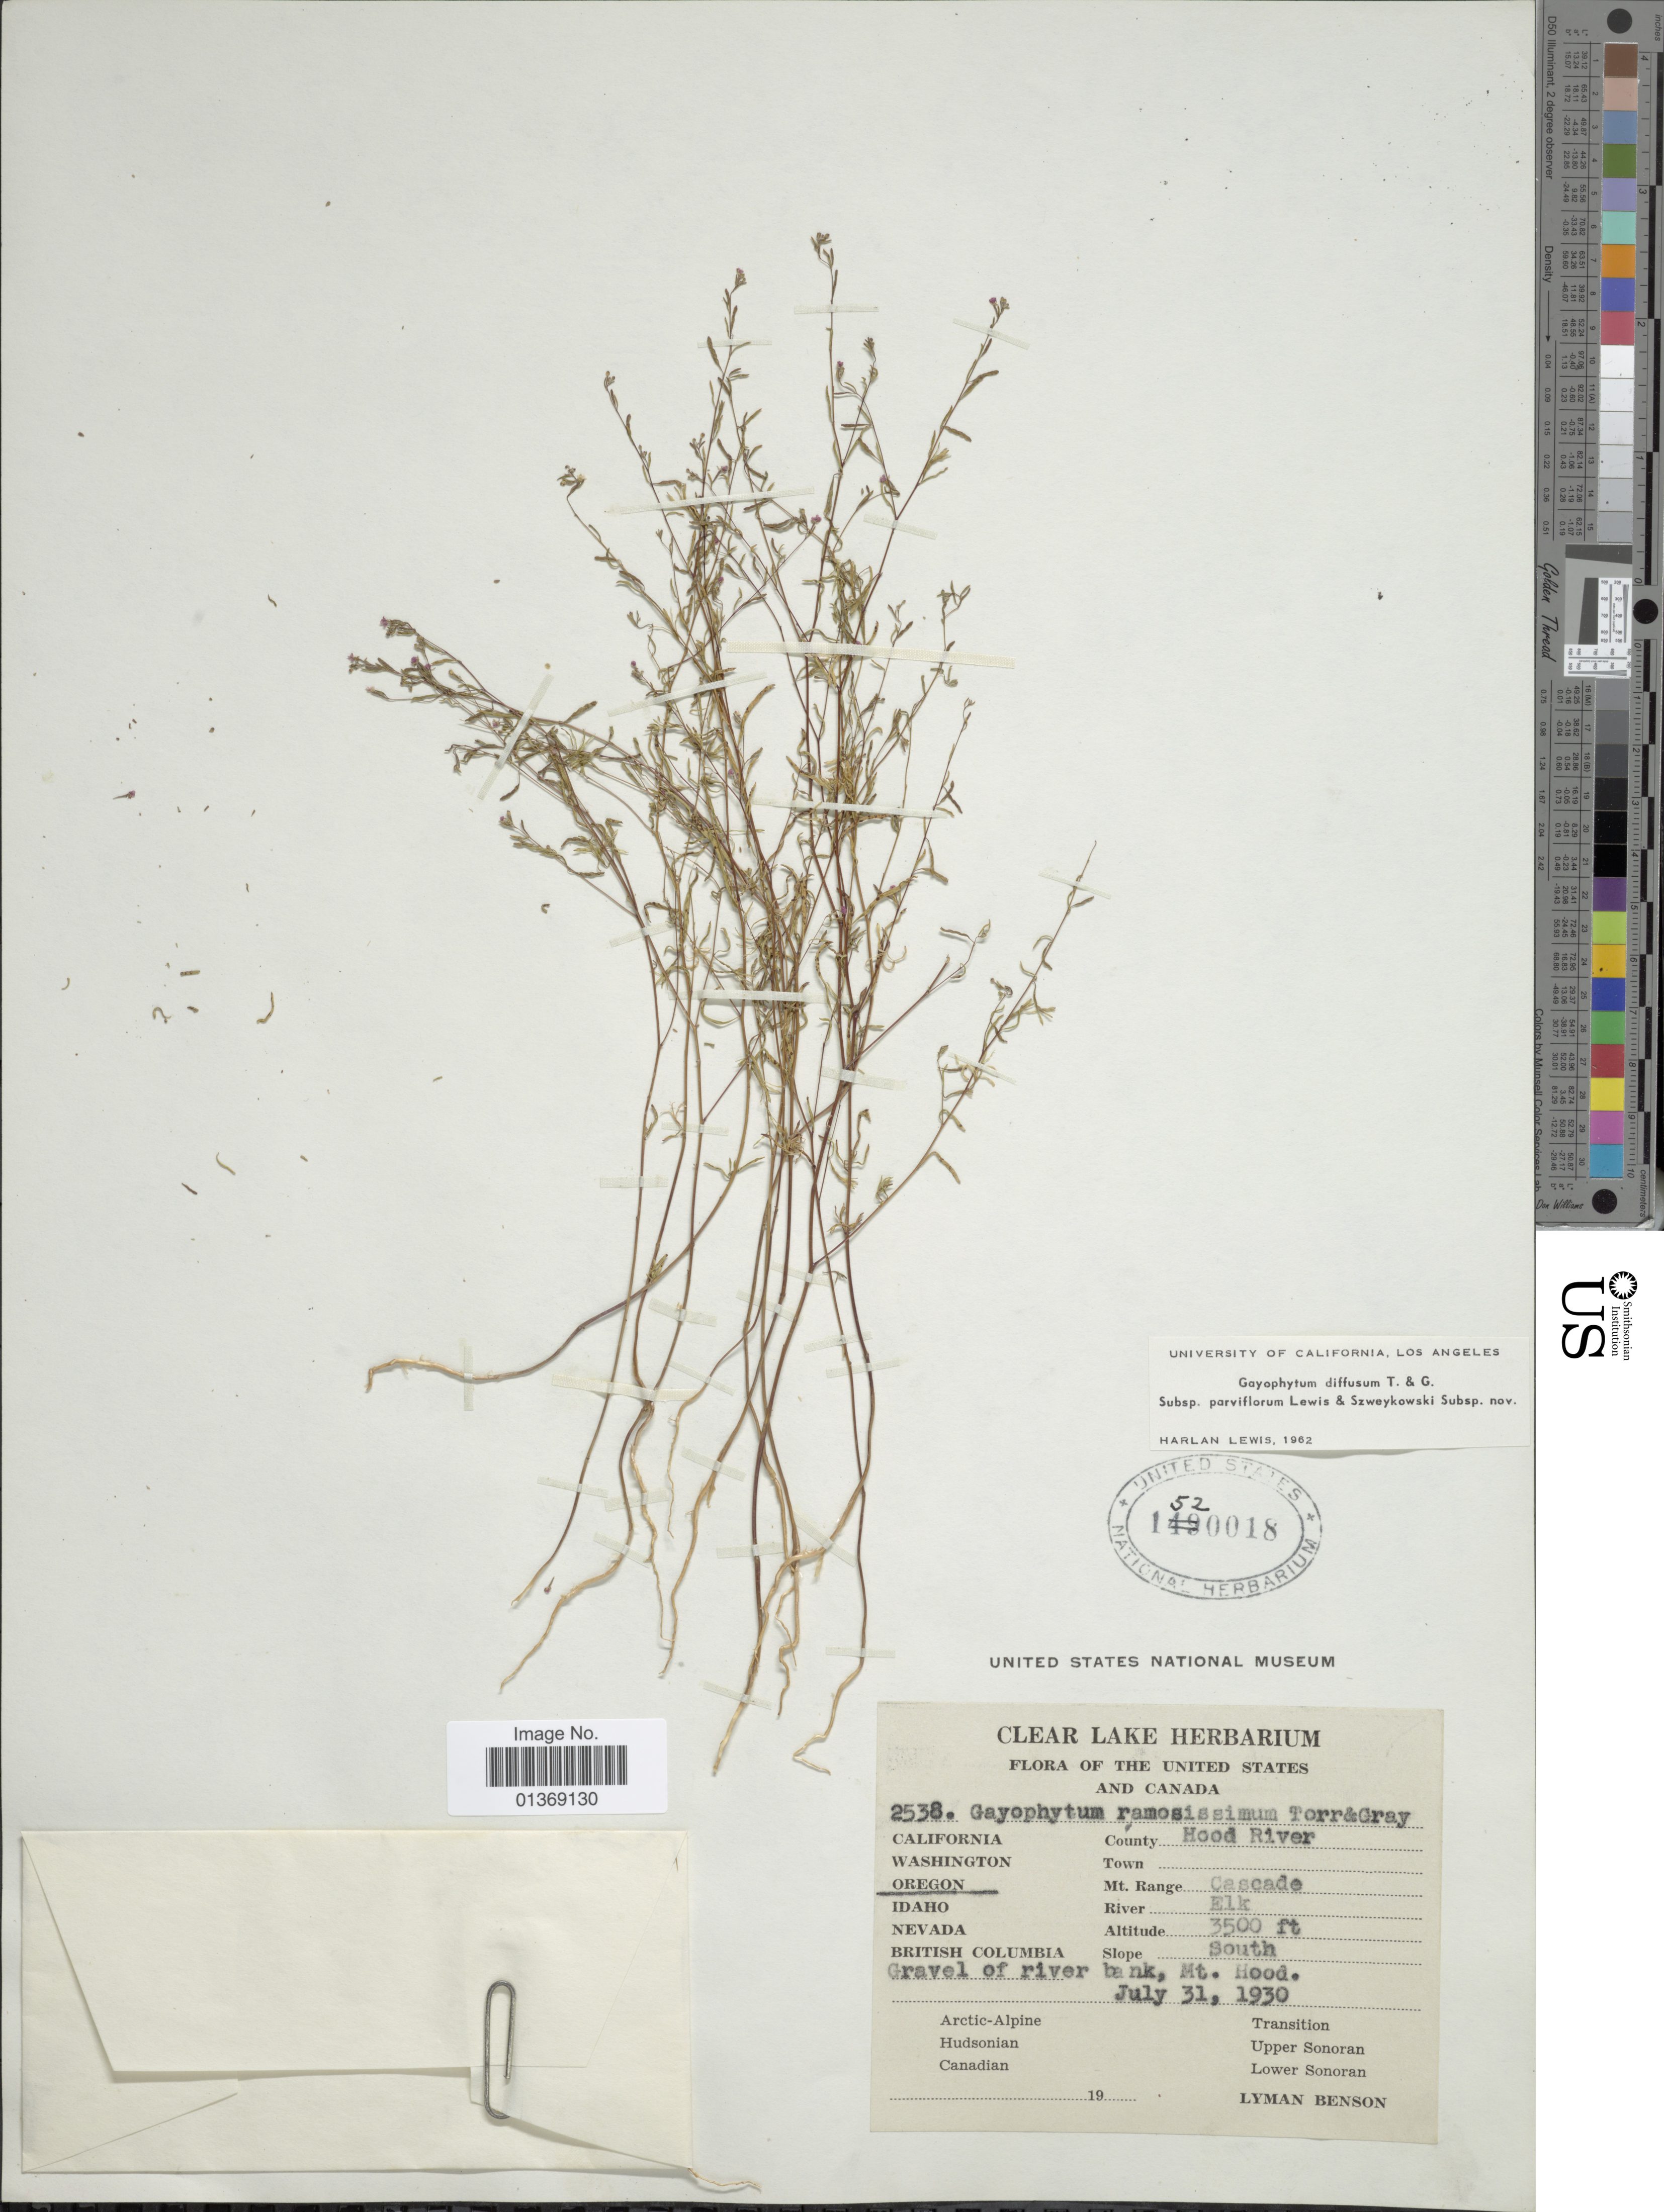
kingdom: Plantae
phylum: Tracheophyta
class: Magnoliopsida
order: Myrtales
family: Onagraceae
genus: Gayophytum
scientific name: Gayophytum diffusum subsp. parviflorum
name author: F. H. Lewis & Szweyk.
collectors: L. D. Benson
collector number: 2538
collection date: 1930-07-31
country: United States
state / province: Oregon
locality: County Hood River, Mt. Range Cascade, Elk, Gravel of river bank, Mt. Hood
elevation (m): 1067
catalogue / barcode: US 1520018